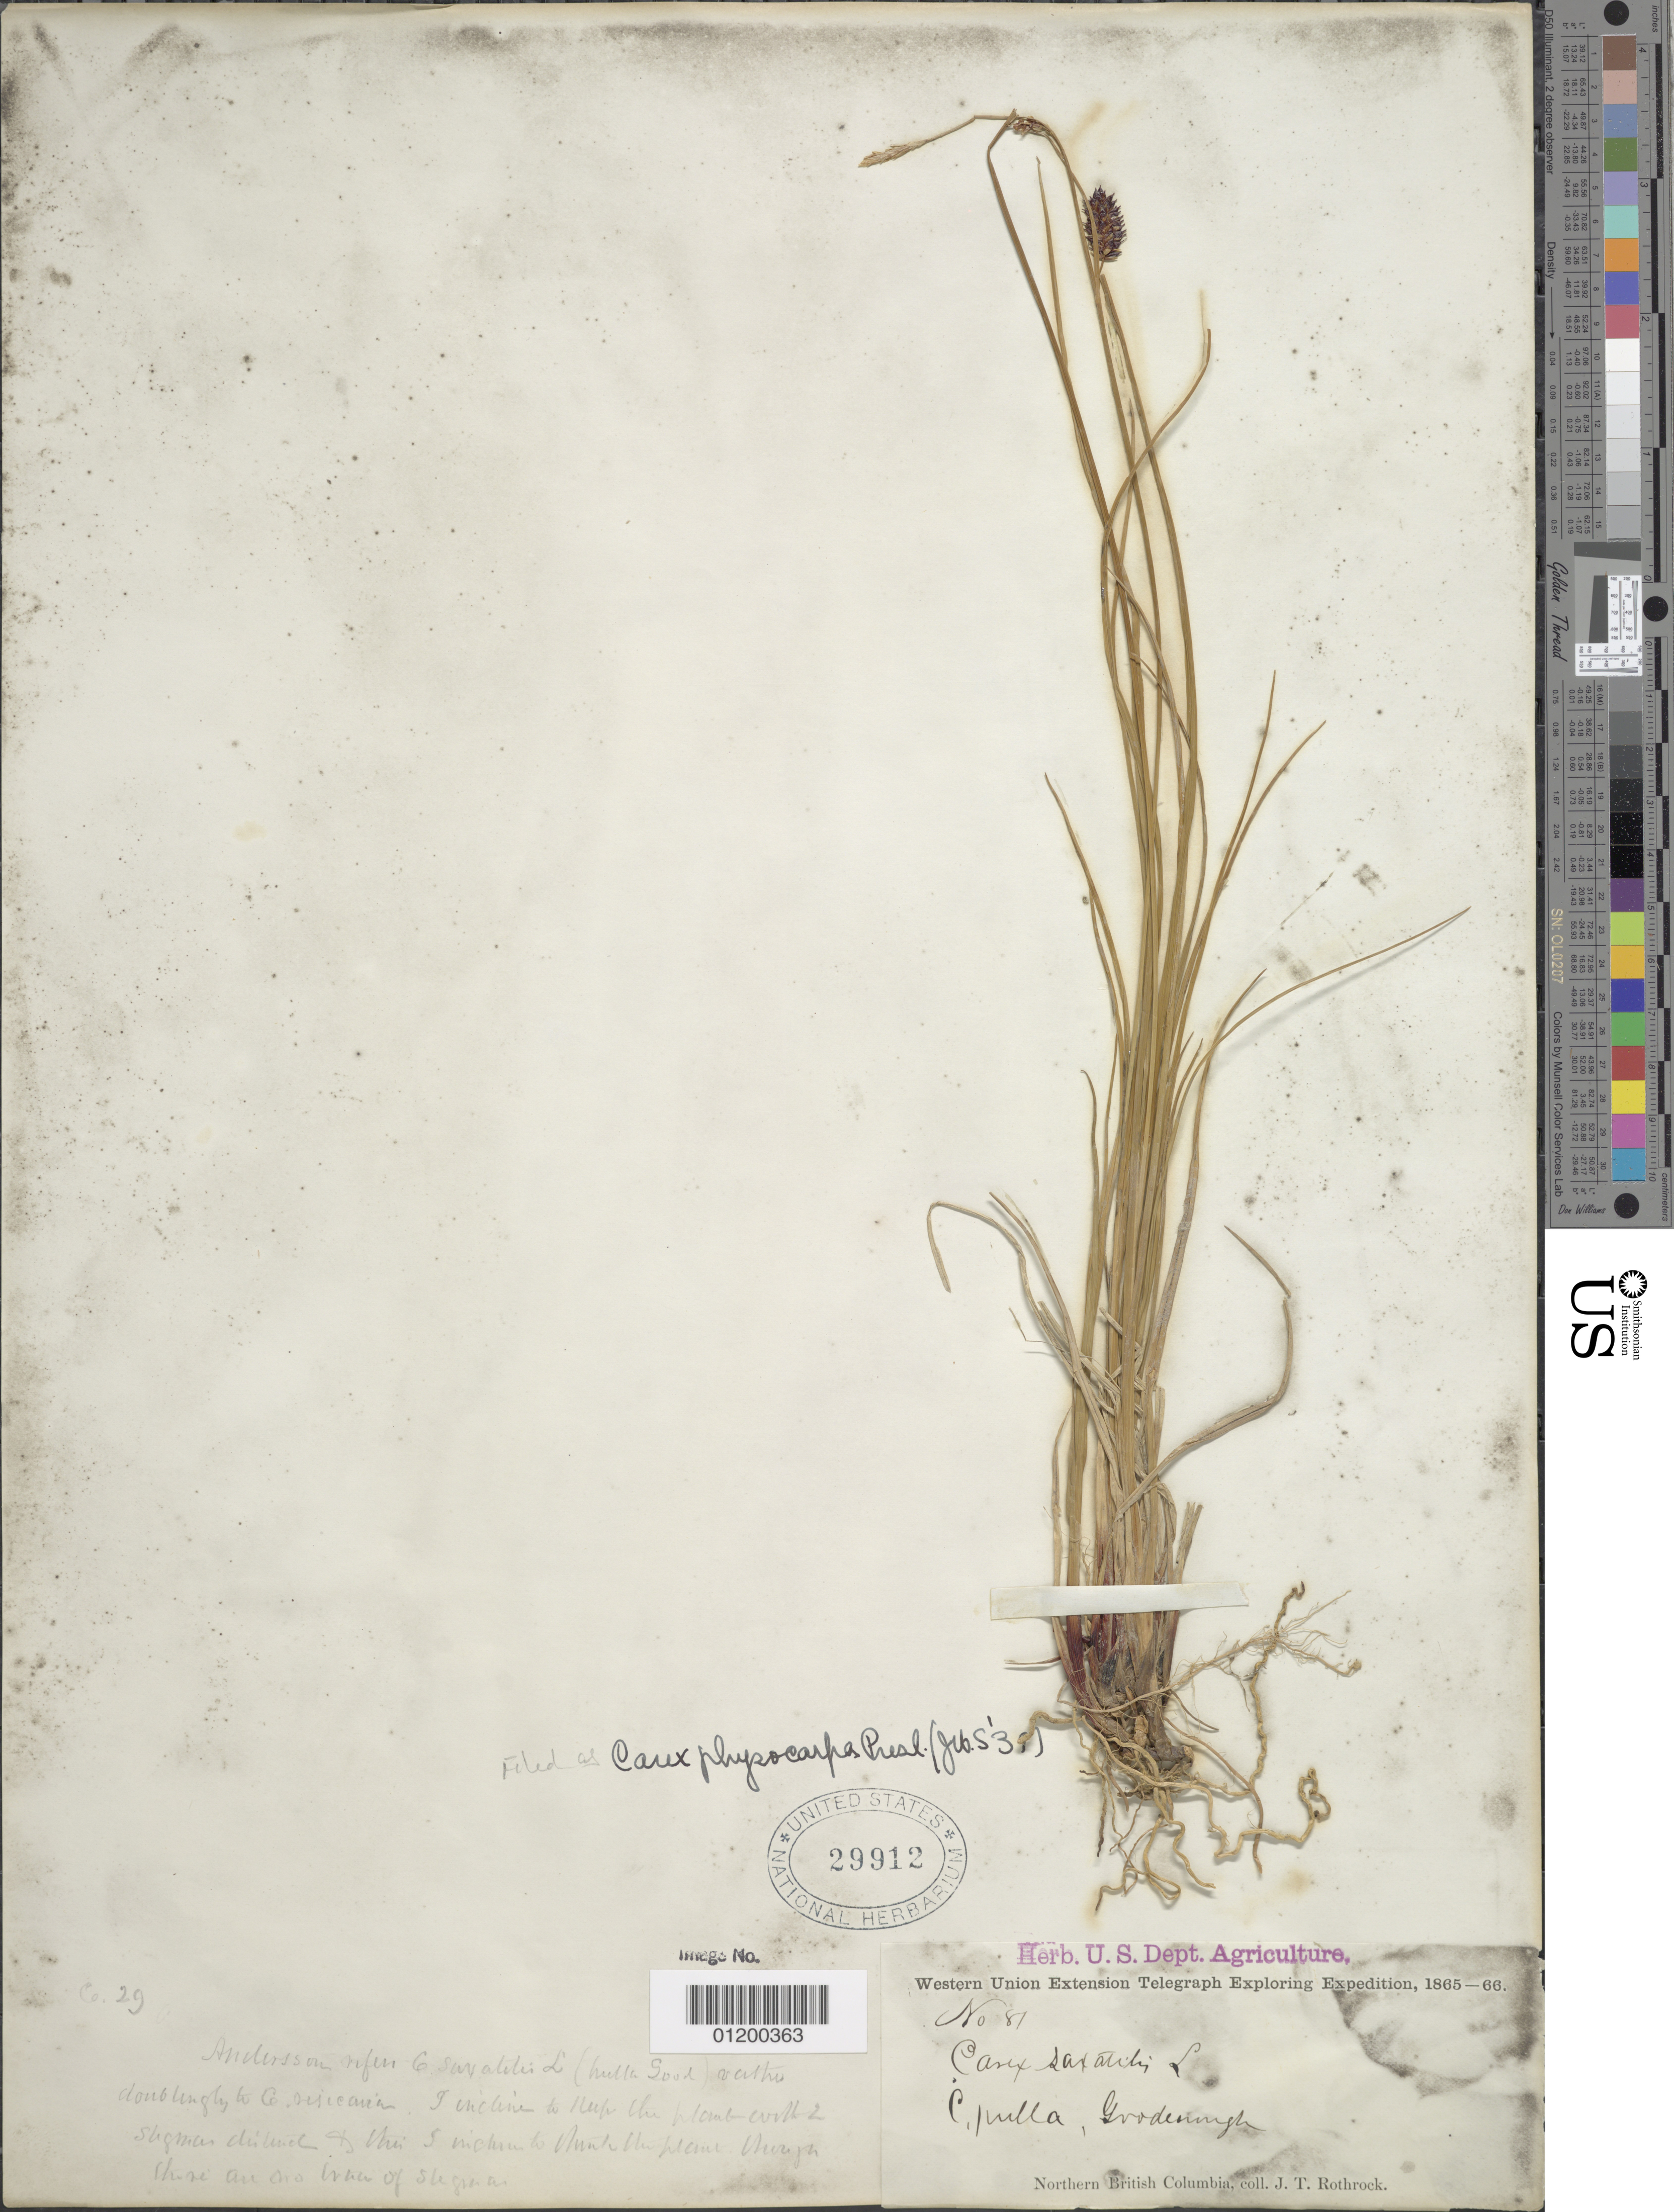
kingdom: Plantae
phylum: Tracheophyta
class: Liliopsida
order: Poales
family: Cyperaceae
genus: Carex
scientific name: Carex saxatilis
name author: L.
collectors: J. T. Rothrock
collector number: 81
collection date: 1865/1866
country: Canada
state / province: British Columbia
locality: Northern British Columbia.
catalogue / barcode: US 29912